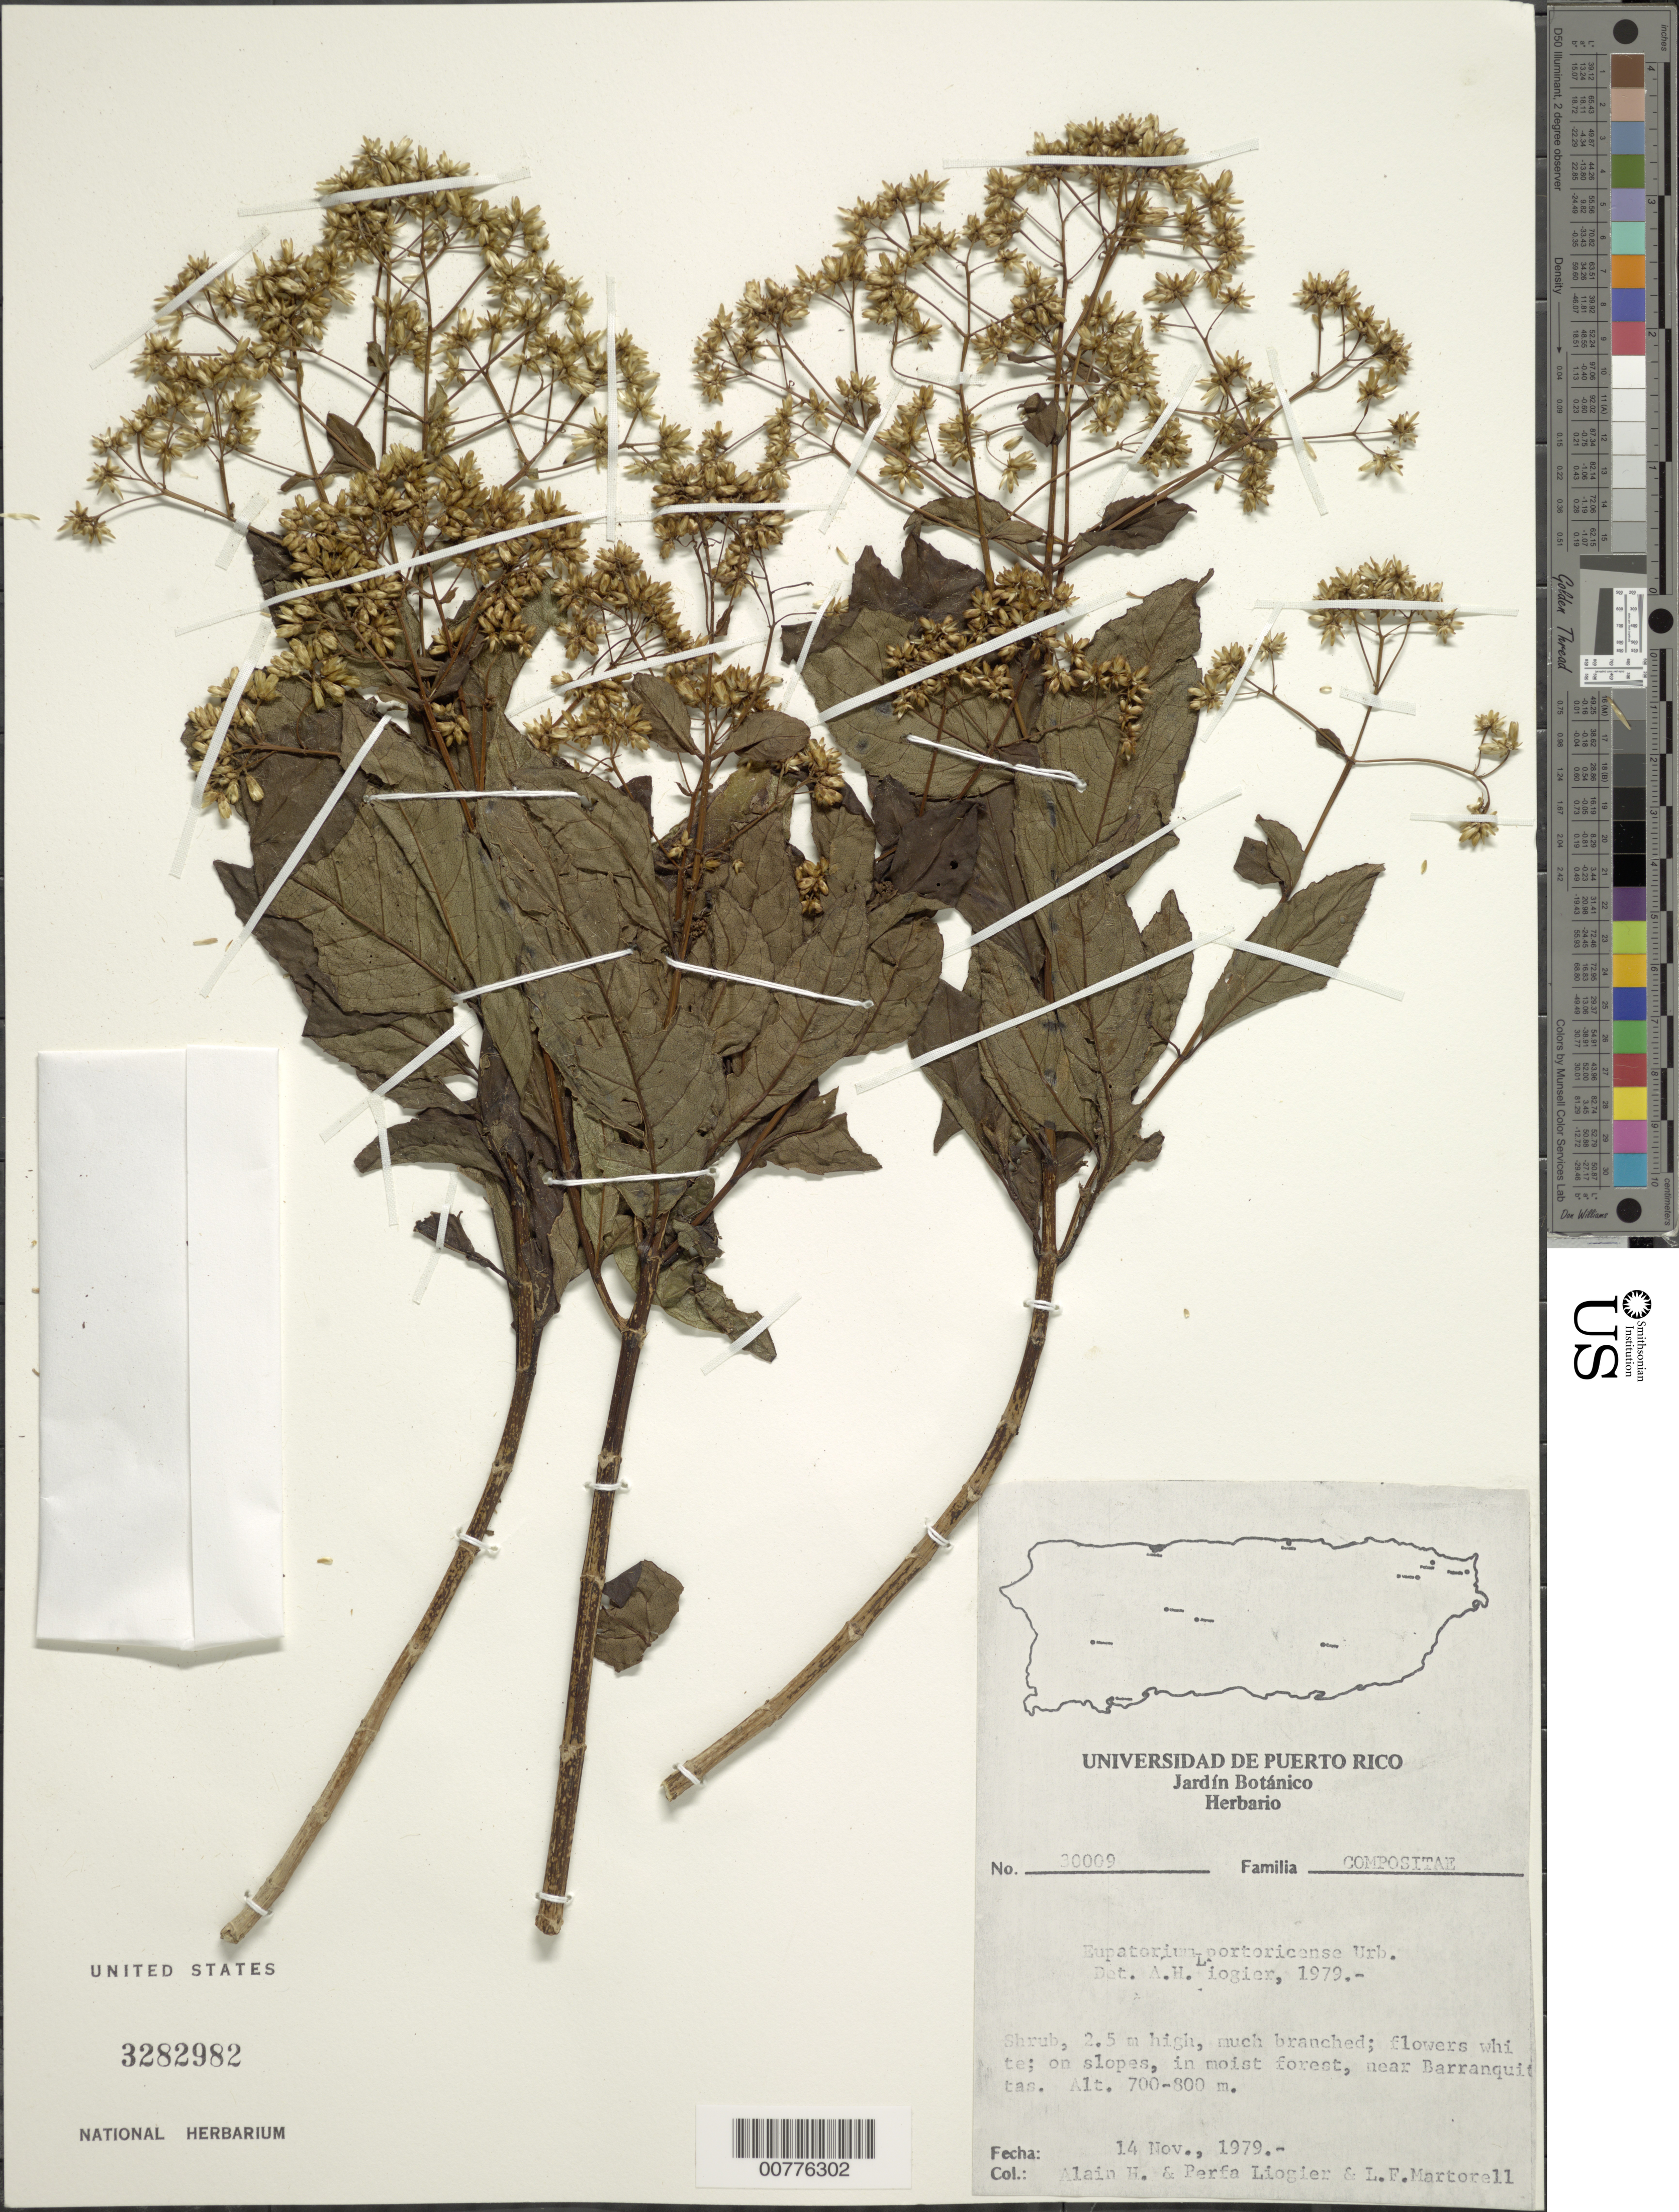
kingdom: Plantae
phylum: Tracheophyta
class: Magnoliopsida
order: Asterales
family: Asteraceae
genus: Critonia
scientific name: Critonia portoricensis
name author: (Urb.) Britton & P. Wilson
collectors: A. H. Liogier & M. P. Liogier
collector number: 30009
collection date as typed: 14 Nov 1979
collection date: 1979-11-14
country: Puerto Rico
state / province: Barranquitas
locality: Near Barranquitas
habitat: Moist forest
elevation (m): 700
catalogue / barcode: US 3282982